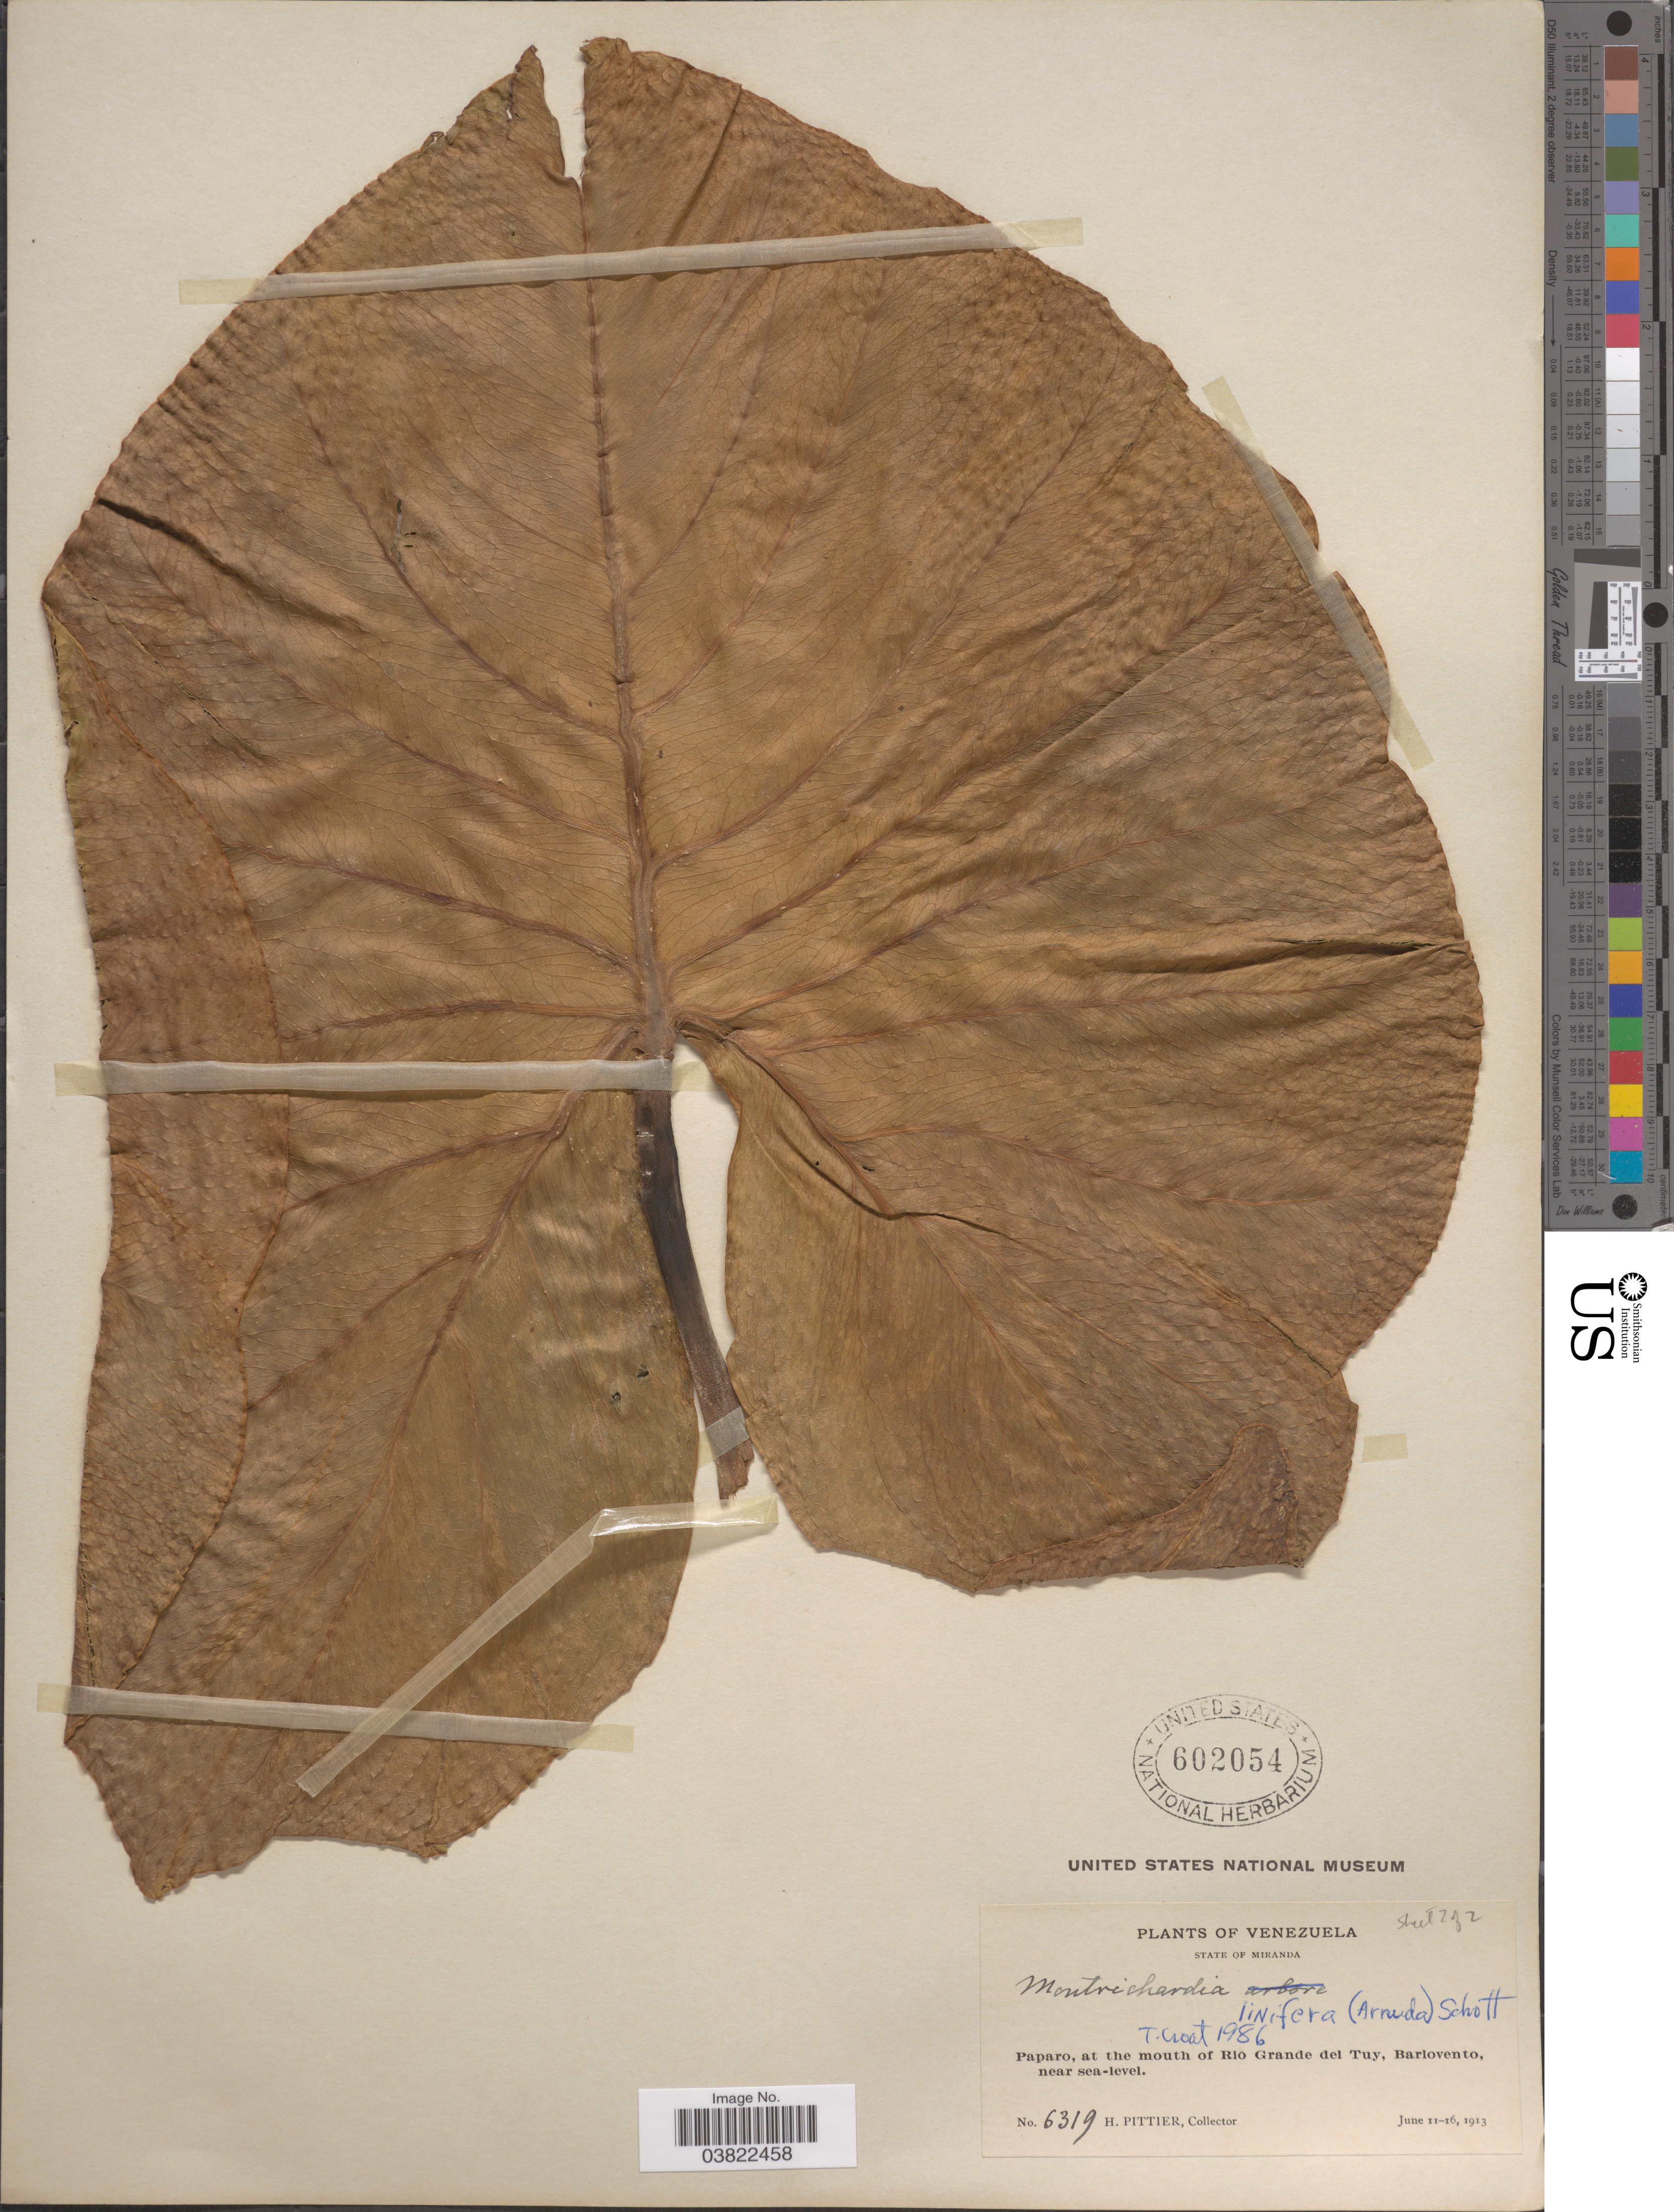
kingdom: Plantae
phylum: Tracheophyta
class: Liliopsida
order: Alismatales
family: Araceae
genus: Montrichardia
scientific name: Montrichardia linifera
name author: (Arruda) Schott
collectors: H. F. Pittier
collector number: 6319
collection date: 1913-06-11/1913-06-16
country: Venezuela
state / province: Miranda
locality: Paparo, at the mouth of Rio Grande del Tuy, Bariovento.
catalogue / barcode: US 602054